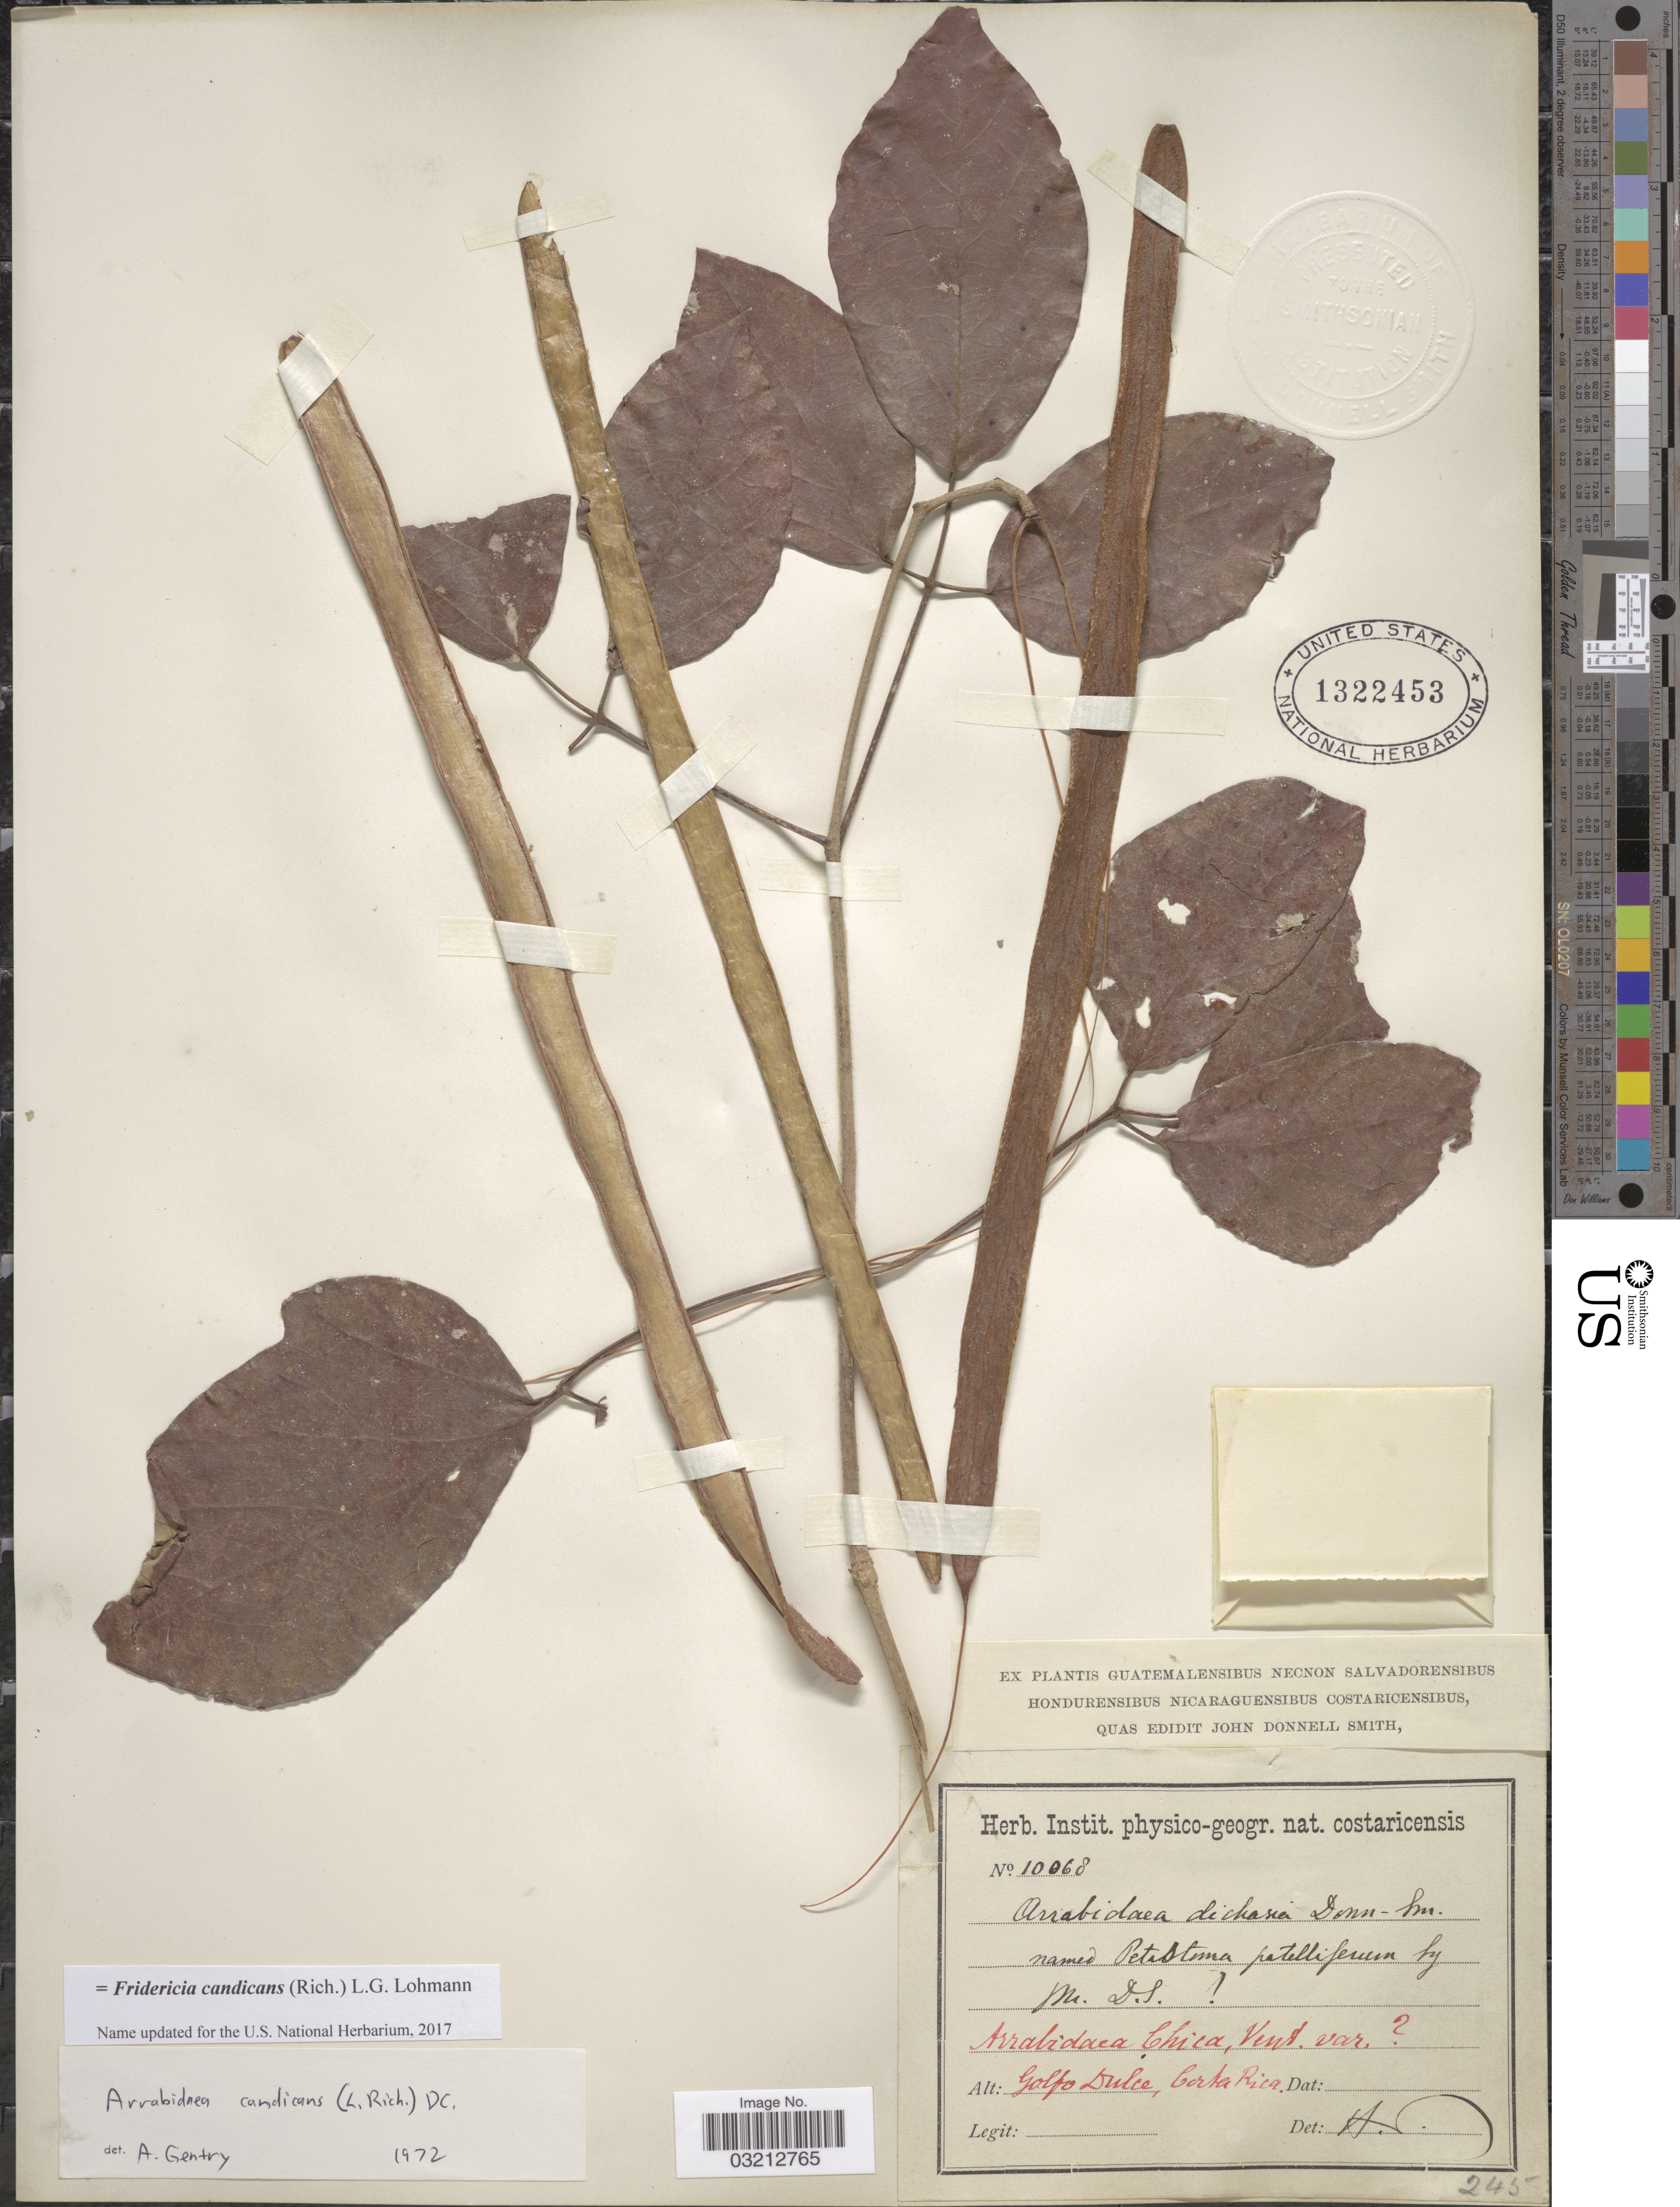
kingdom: Plantae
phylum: Tracheophyta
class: Magnoliopsida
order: Lamiales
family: Bignoniaceae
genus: Fridericia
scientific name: Fridericia candicans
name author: (Rich.) L.G. Lohmann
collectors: ex herb. Instit. physico-geogr. nat. costarricensis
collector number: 10068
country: Costa Rica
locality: Golfo Dulce.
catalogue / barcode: US 1322453